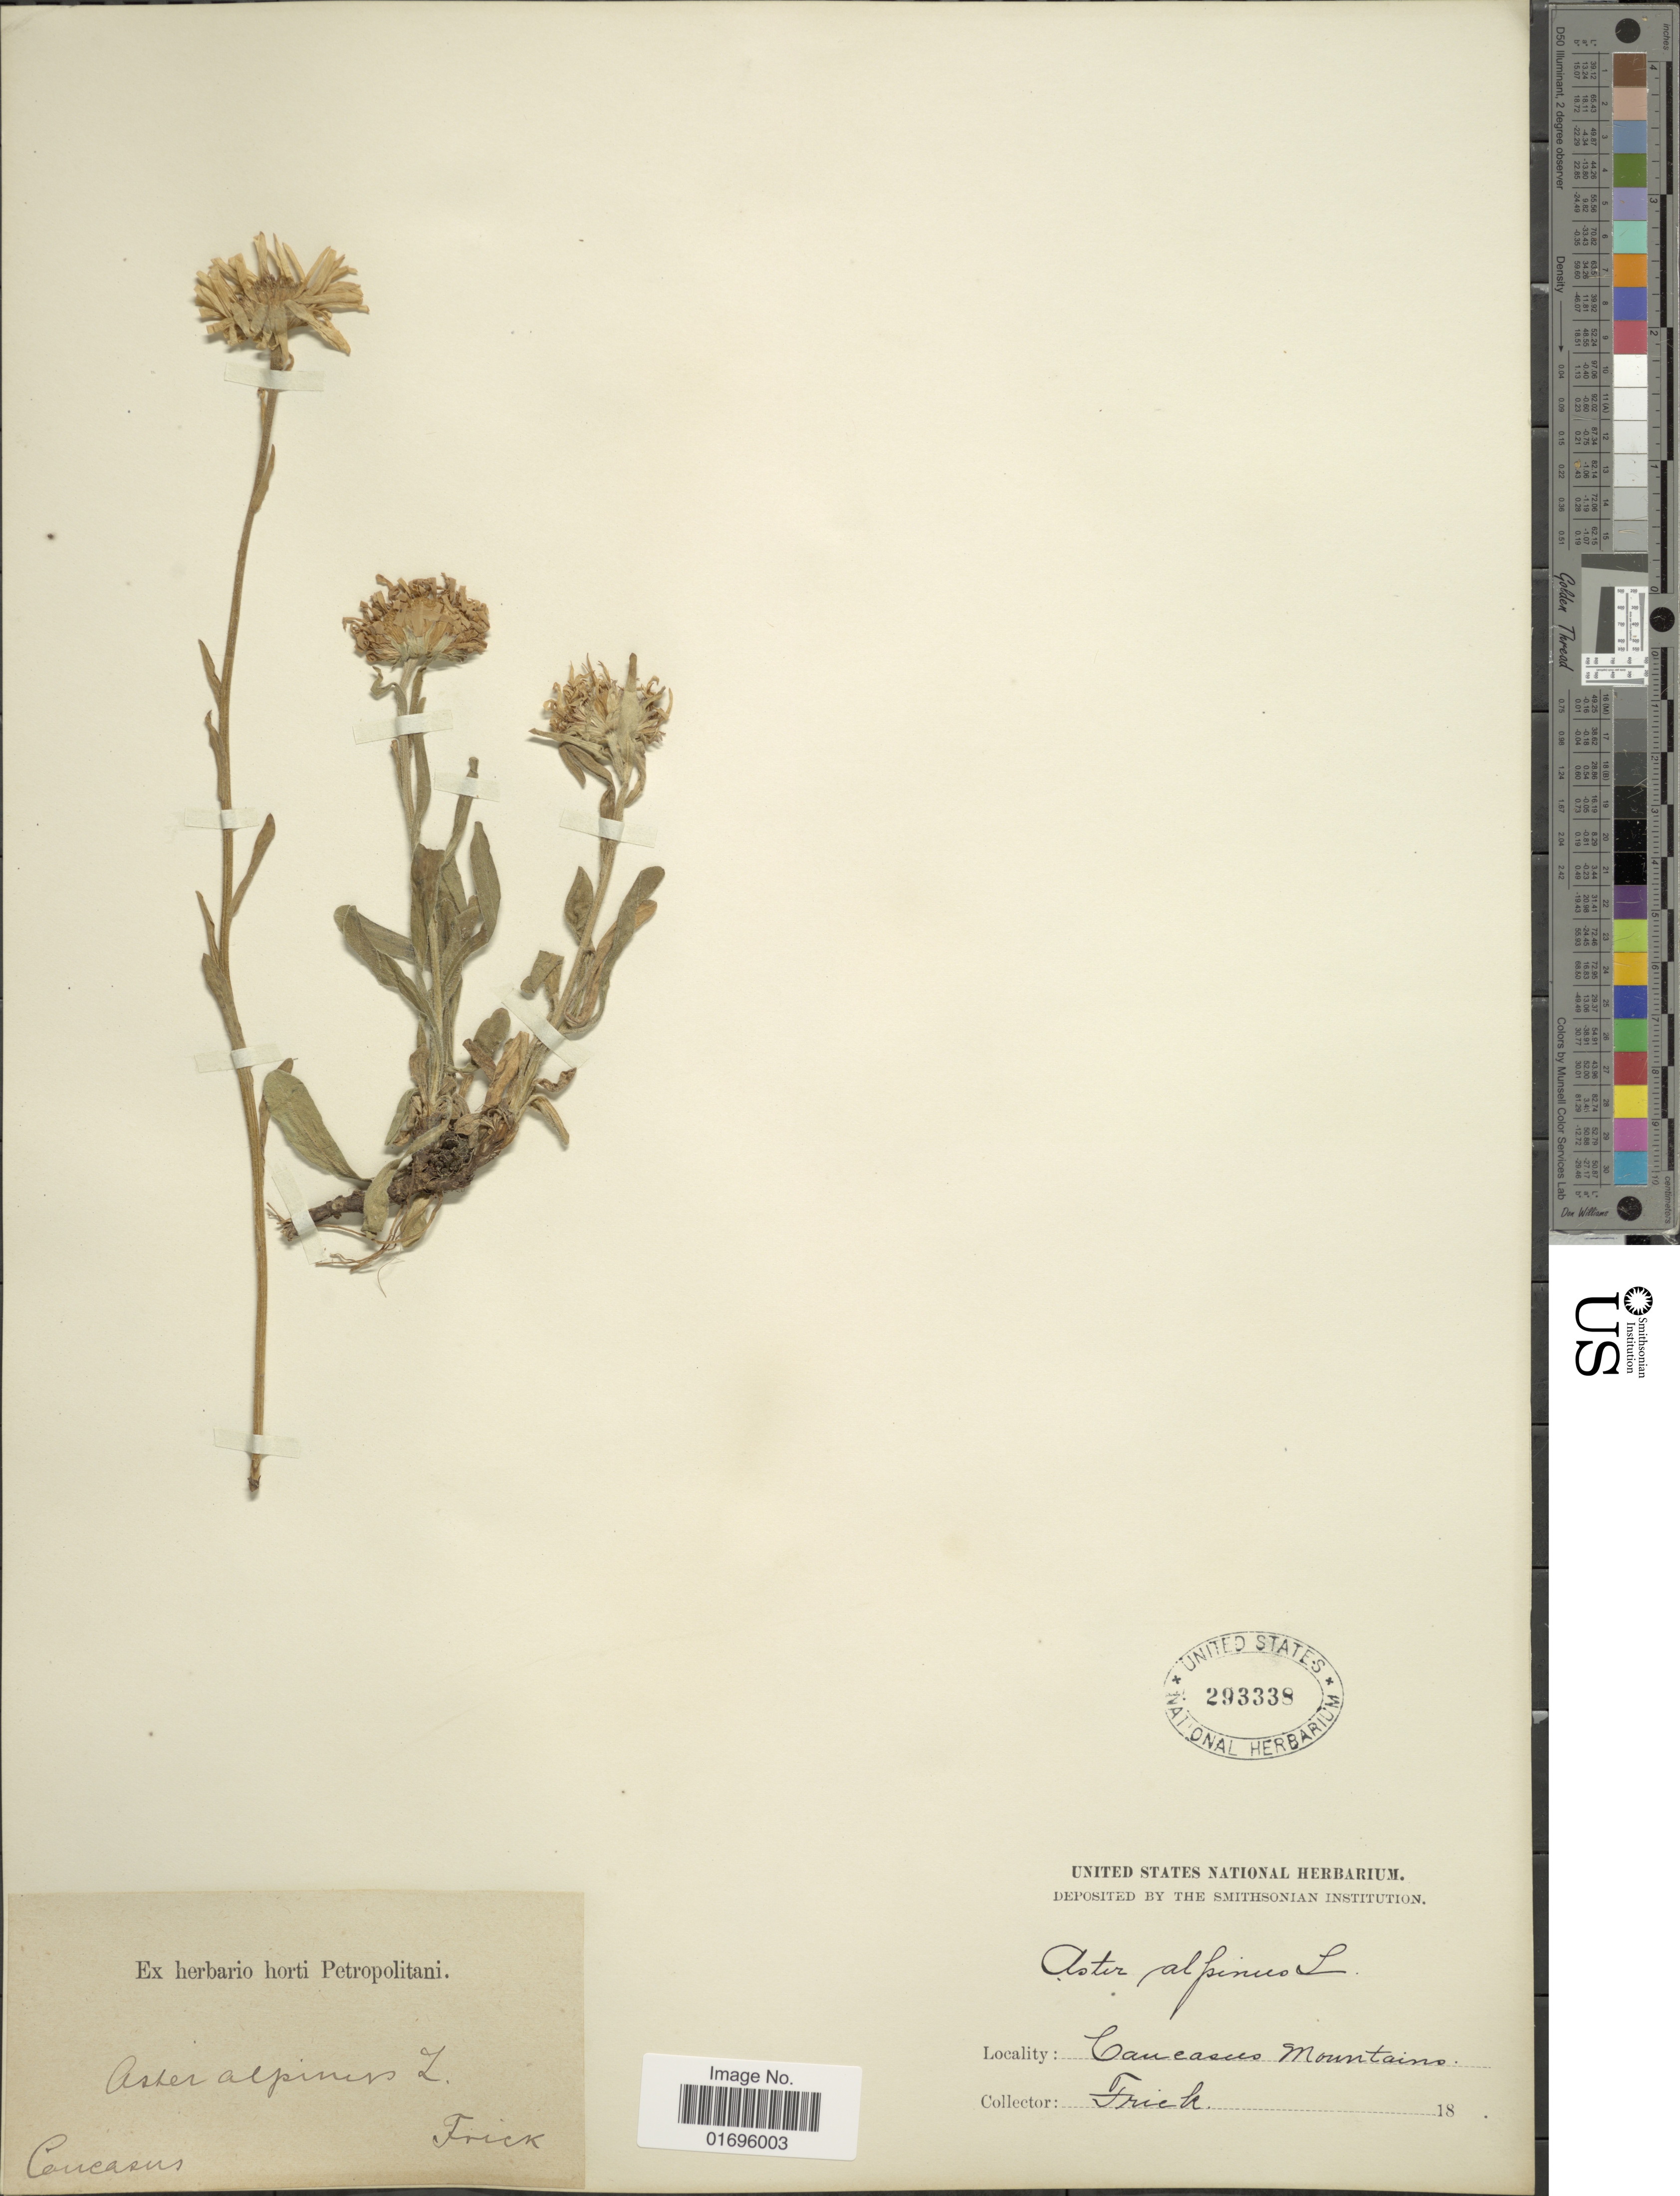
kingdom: Plantae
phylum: Tracheophyta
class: Magnoliopsida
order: Asterales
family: Asteraceae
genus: Aster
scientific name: Aster alpinus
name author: L.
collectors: Frick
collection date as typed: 18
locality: Caucasus Mountains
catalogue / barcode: US 293338